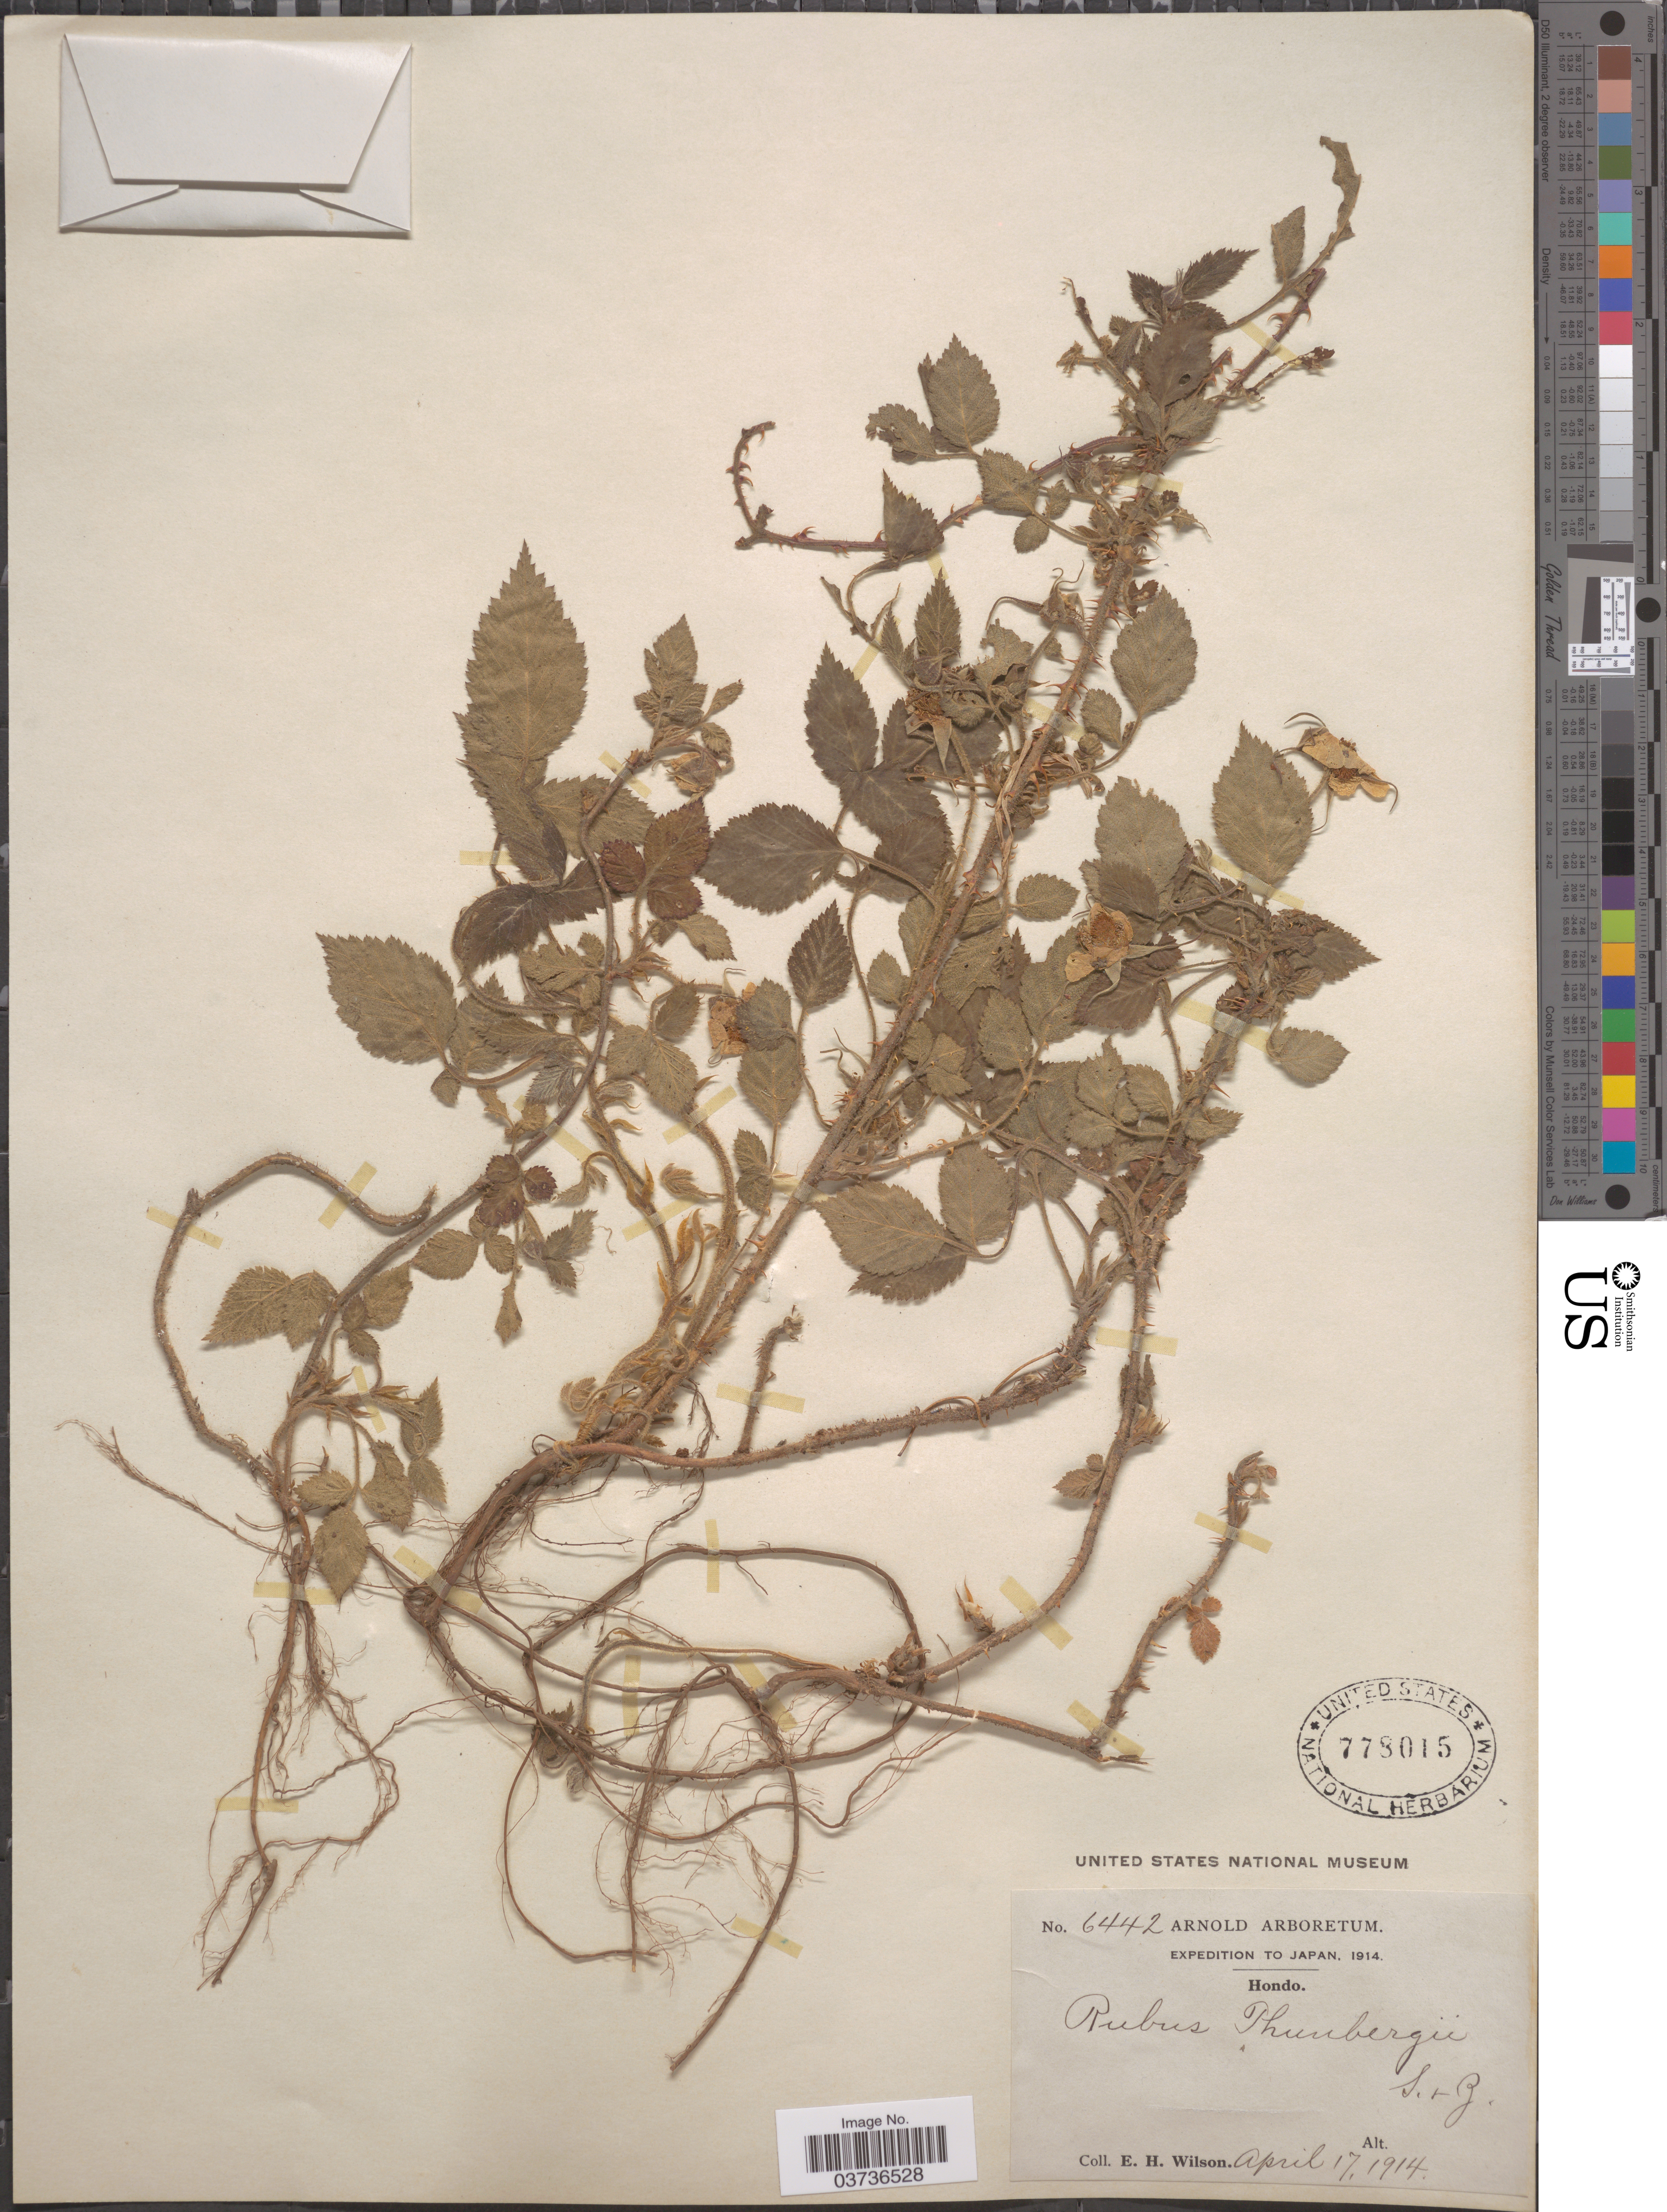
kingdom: Plantae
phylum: Tracheophyta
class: Magnoliopsida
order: Rosales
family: Rosaceae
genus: Rubus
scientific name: Rubus thunbergii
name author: Siebold & Zucc.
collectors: E. Wilson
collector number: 6442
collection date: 1914-04-17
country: Japan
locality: Hondo.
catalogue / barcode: US 778015